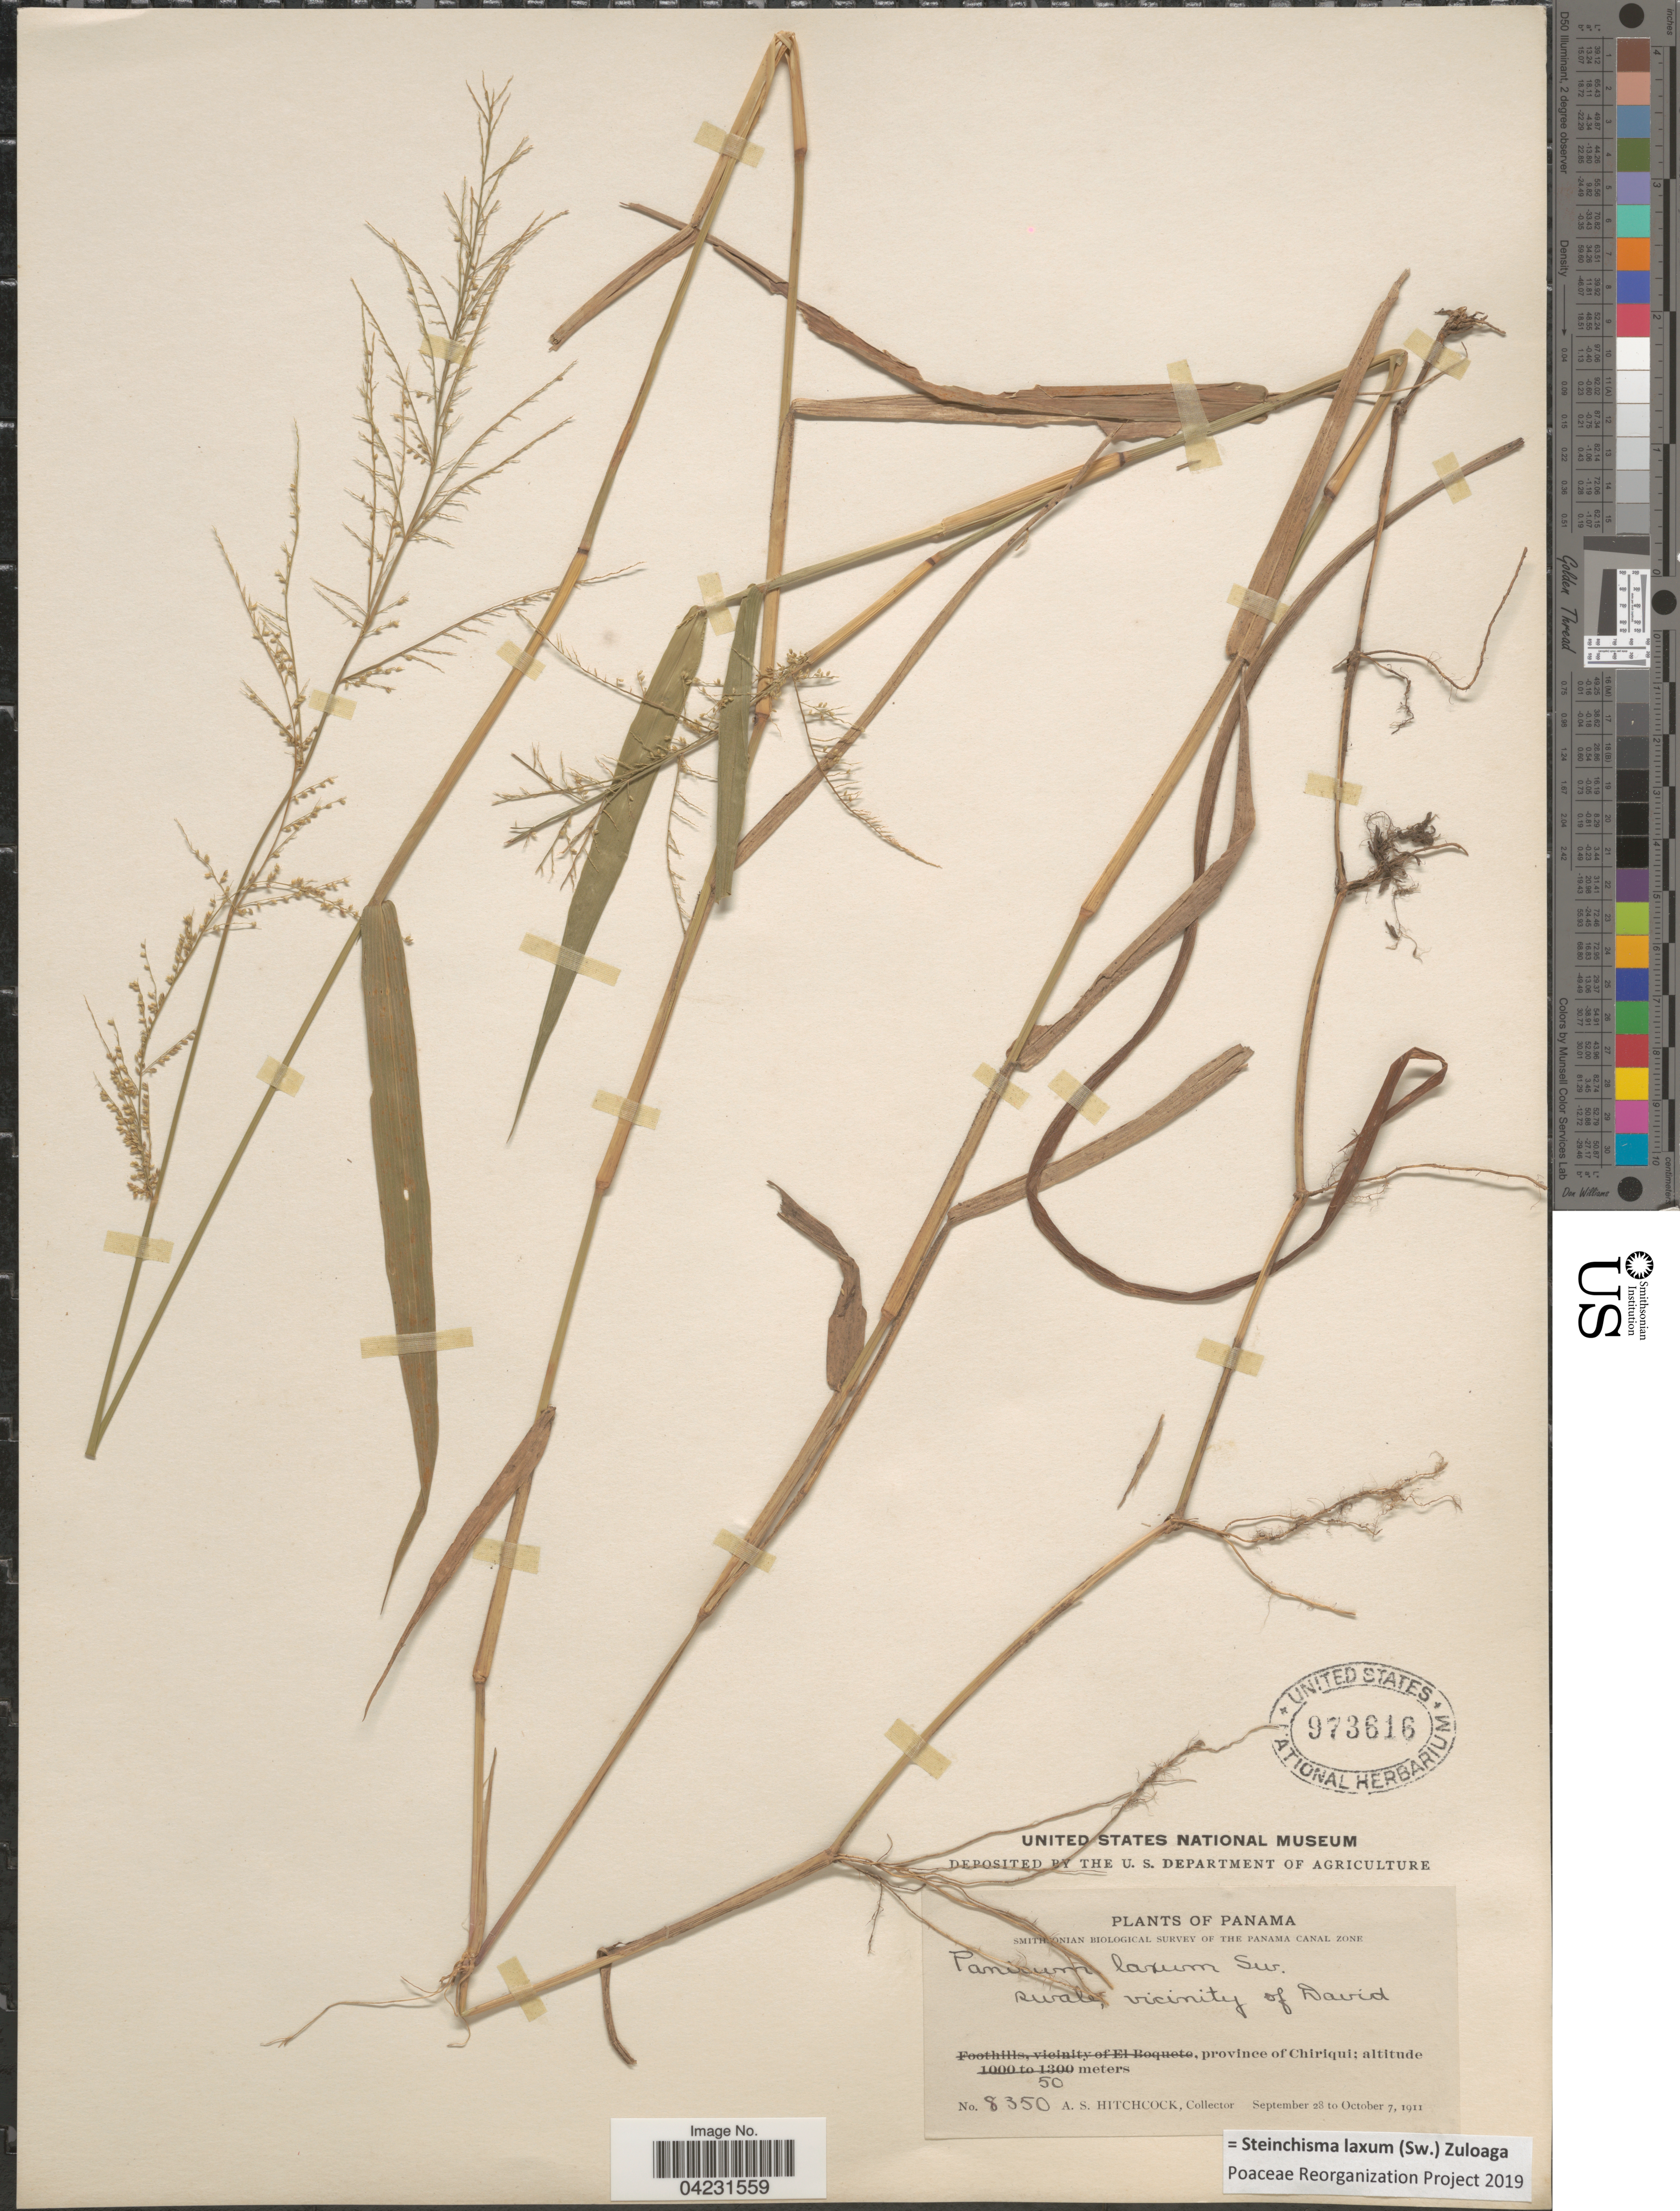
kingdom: Plantae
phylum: Tracheophyta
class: Liliopsida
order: Poales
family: Poaceae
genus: Steinchisma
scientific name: Steinchisma laxum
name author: (Sw.) Zuloaga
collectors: A. S. Hitchcock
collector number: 8350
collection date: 1911-09-28/1911-10-07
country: Panama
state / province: Chiriqui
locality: Smithsonian Biological Survey of the Panama Canal Zone. Swale, vicinity of David.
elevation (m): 50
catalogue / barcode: US 973616